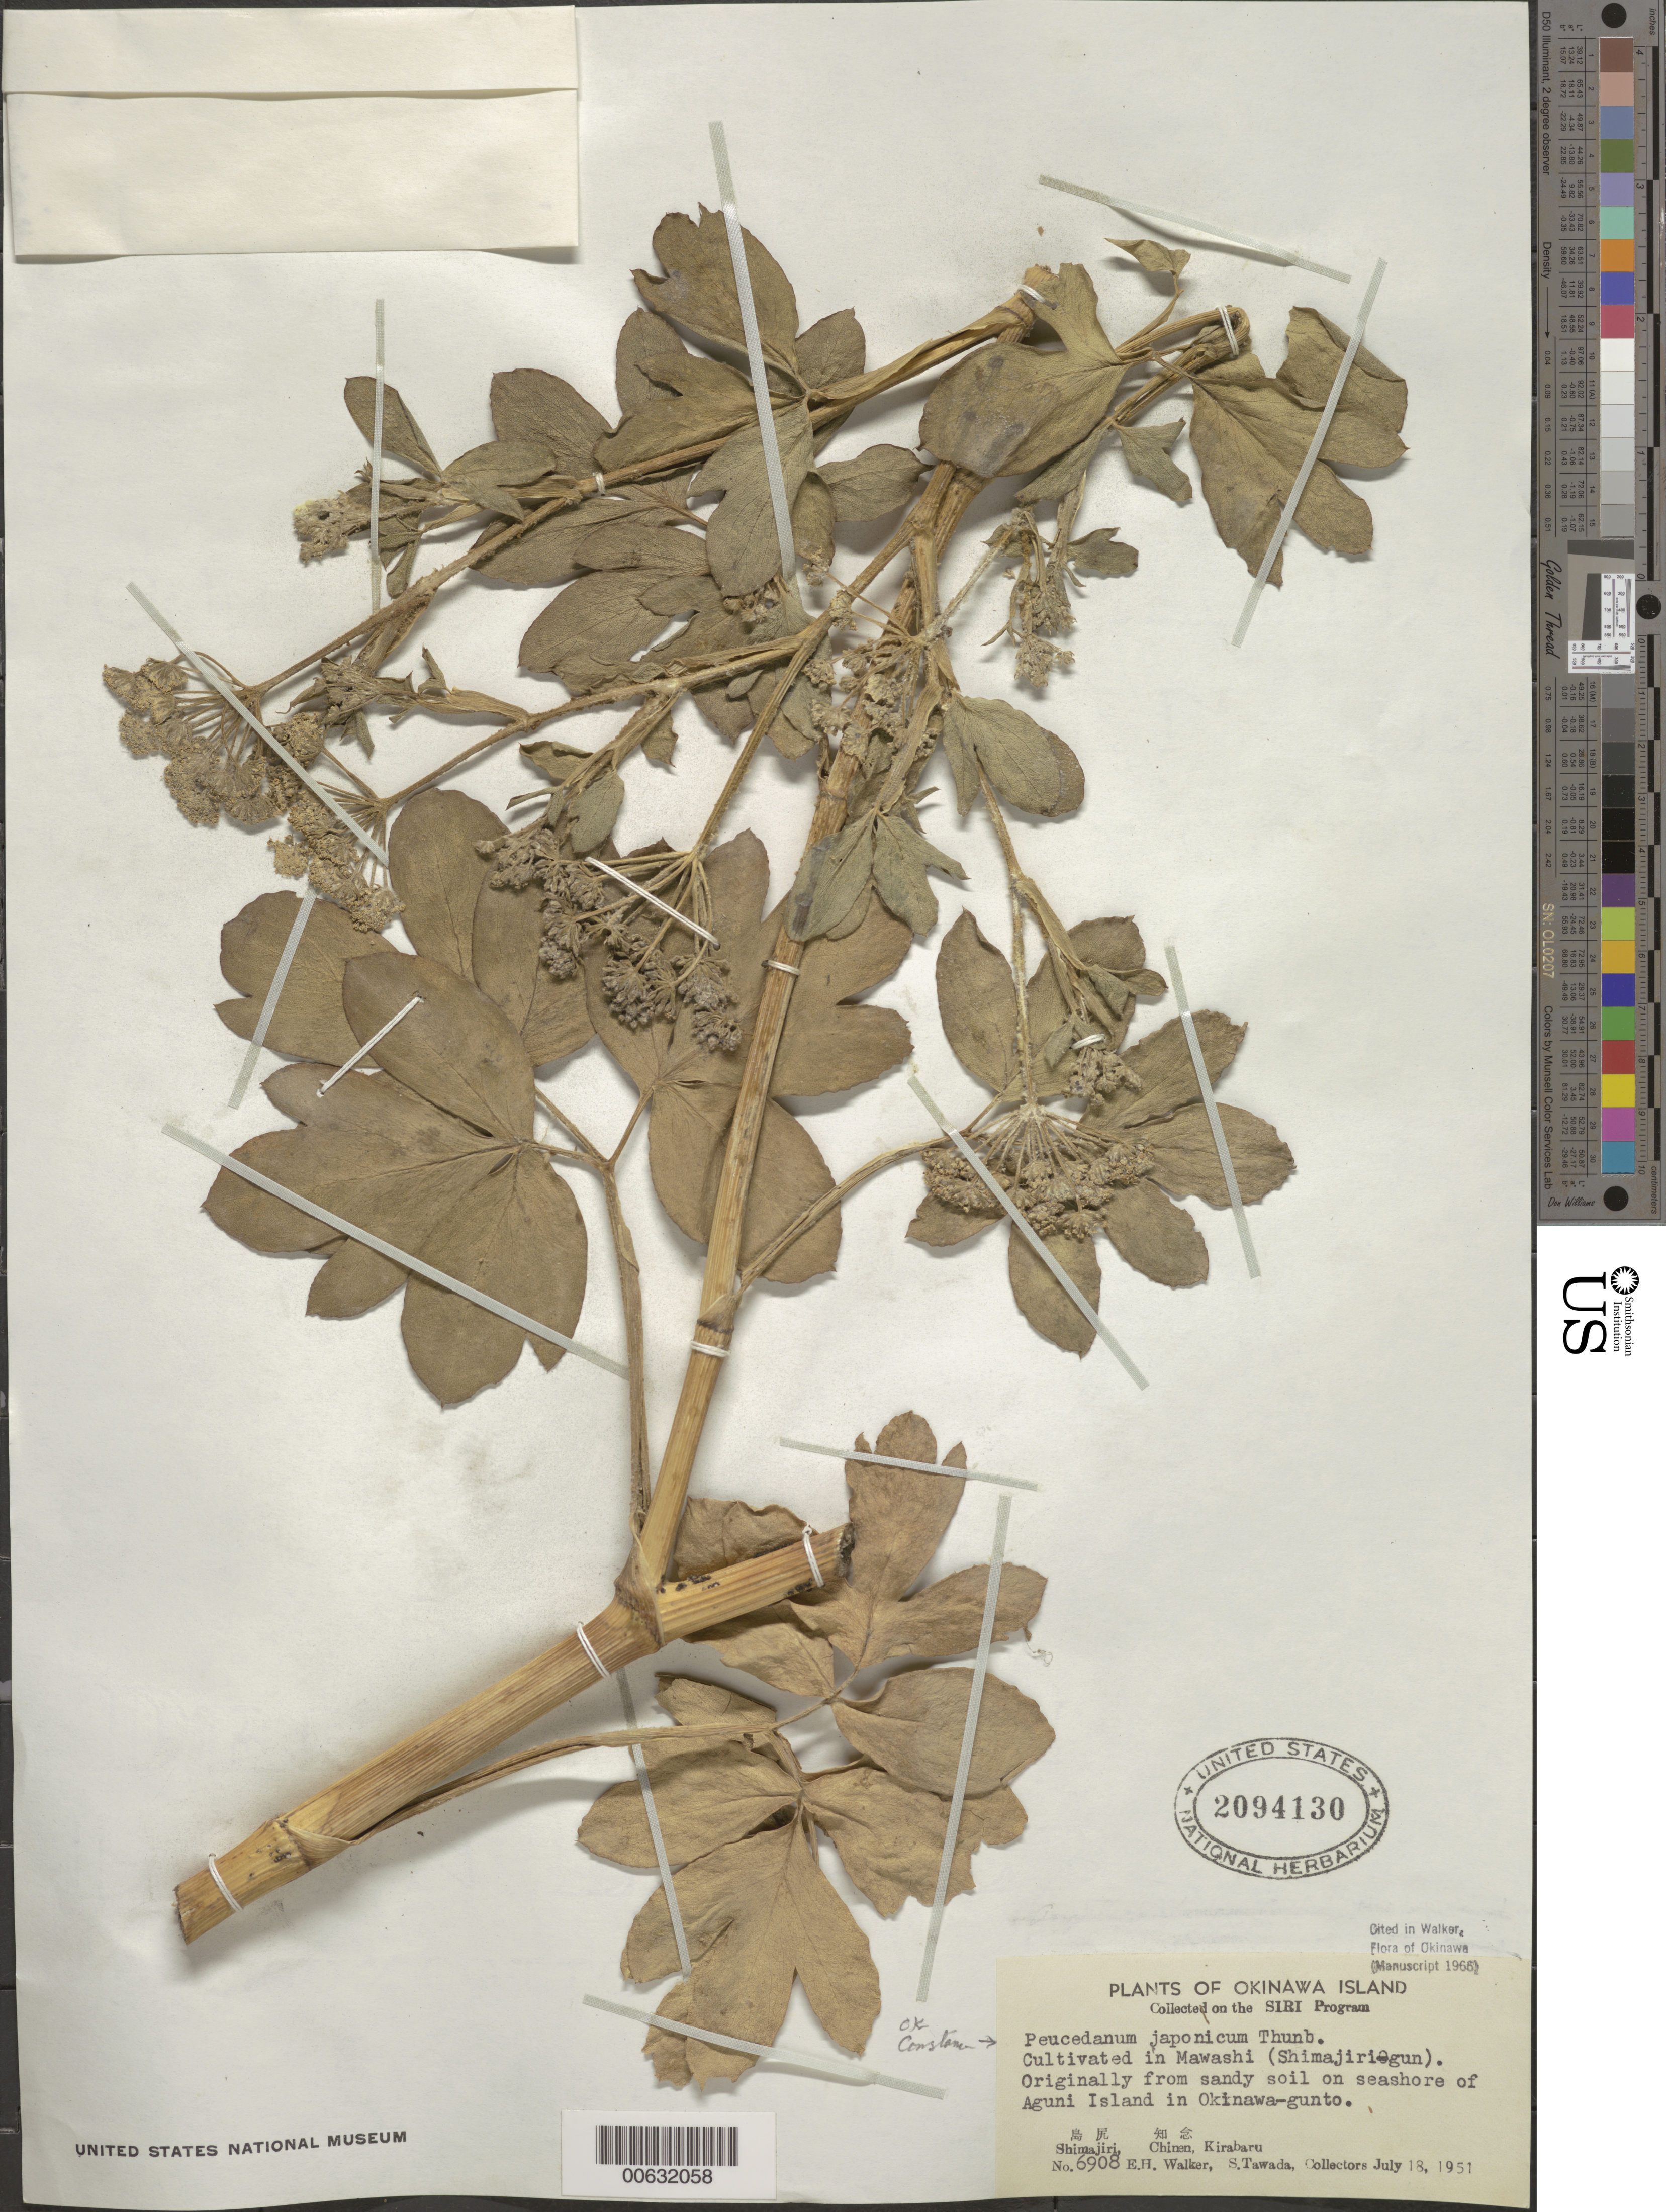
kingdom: Plantae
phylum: Tracheophyta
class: Magnoliopsida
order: Apiales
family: Apiaceae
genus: Peucedanum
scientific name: Peucedanum japonicum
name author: Thunb.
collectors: E. H. Walker & S. Tawada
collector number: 6908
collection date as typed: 18 Jul 1951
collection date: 1951-07-18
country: Japan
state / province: Okinawa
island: Okinawa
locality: Cultivated in Mawashi (Shimajirigun), originally on shore of Aguni Island in Okinawa-gunto. [Okinawa Is.]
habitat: Sandy soil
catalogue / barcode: US 2094130